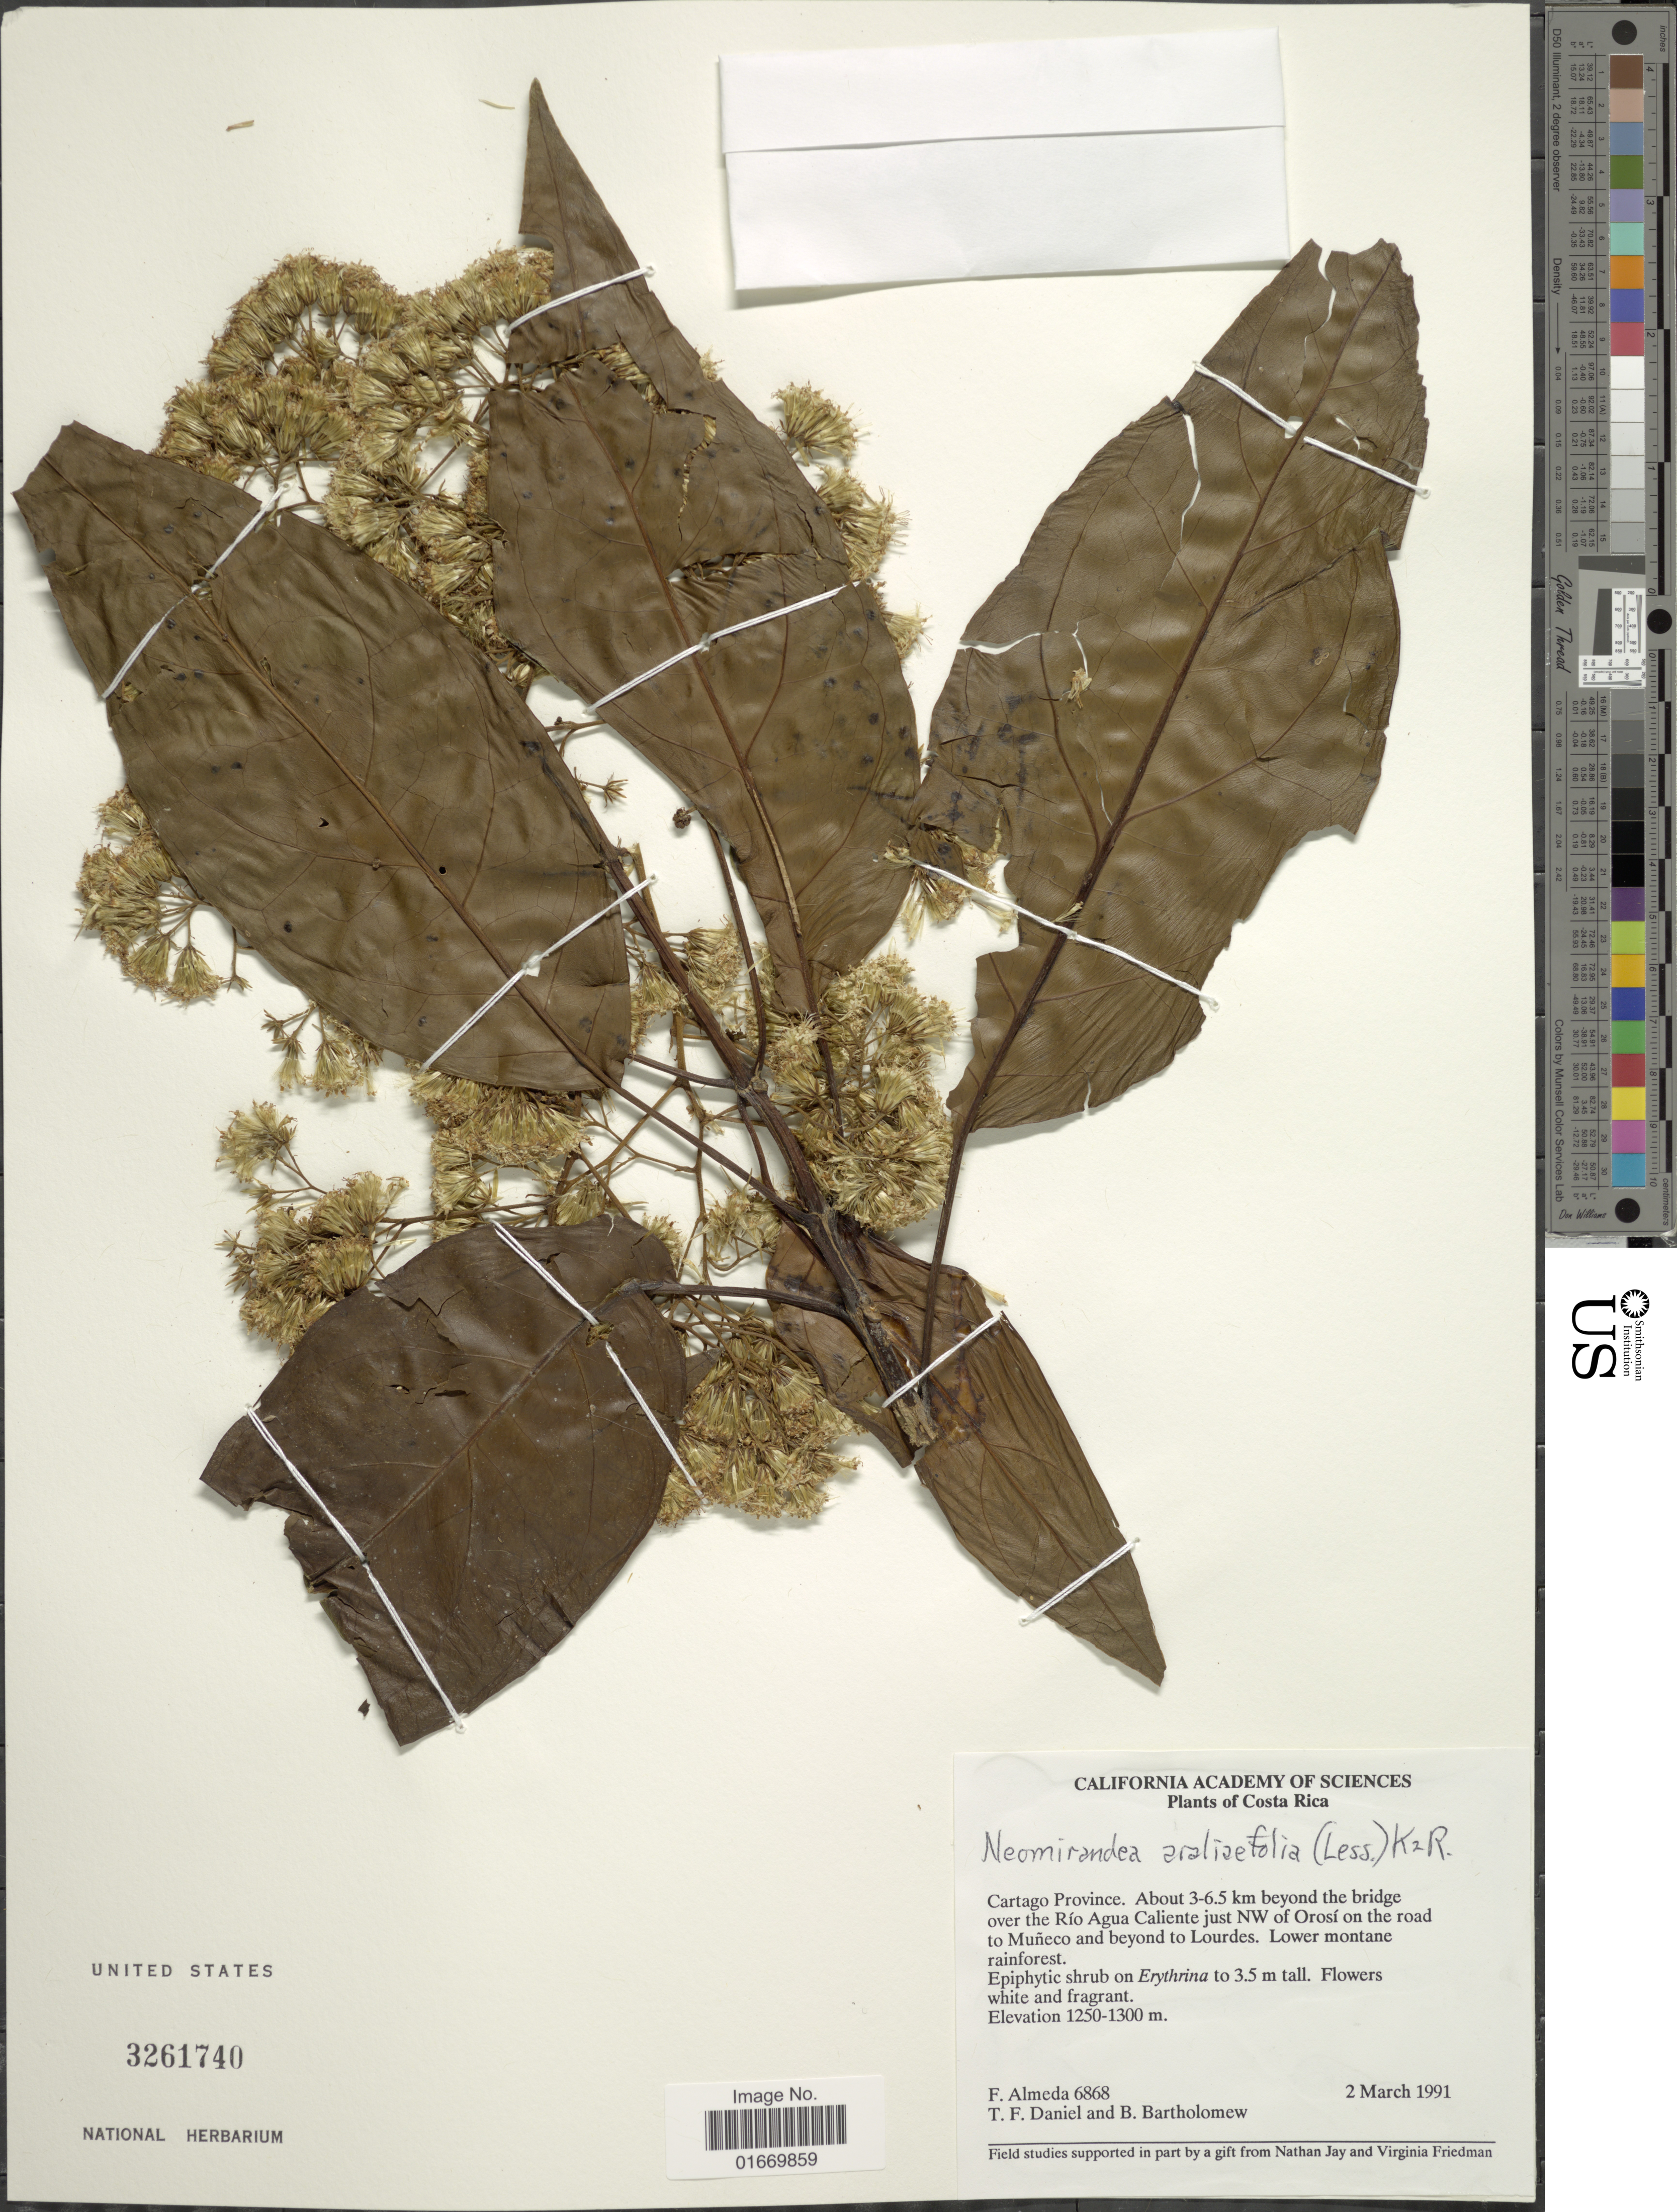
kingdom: Plantae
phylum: Tracheophyta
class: Magnoliopsida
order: Asterales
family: Asteraceae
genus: Neomirandea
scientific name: Neomirandea araliaefolia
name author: (Less.) R.M. King & H. Rob.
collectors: F. Almeda, T. F. Daniel & B. Bartholomew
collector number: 6868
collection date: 1991-03-02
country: Costa Rica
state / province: Cartago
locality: About 3-6.5 km beyond the bridge over the Rio Agua Caliente just NW of Orosi on the road to Muneco and beyond to Lourdes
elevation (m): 1250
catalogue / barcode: US 3261740